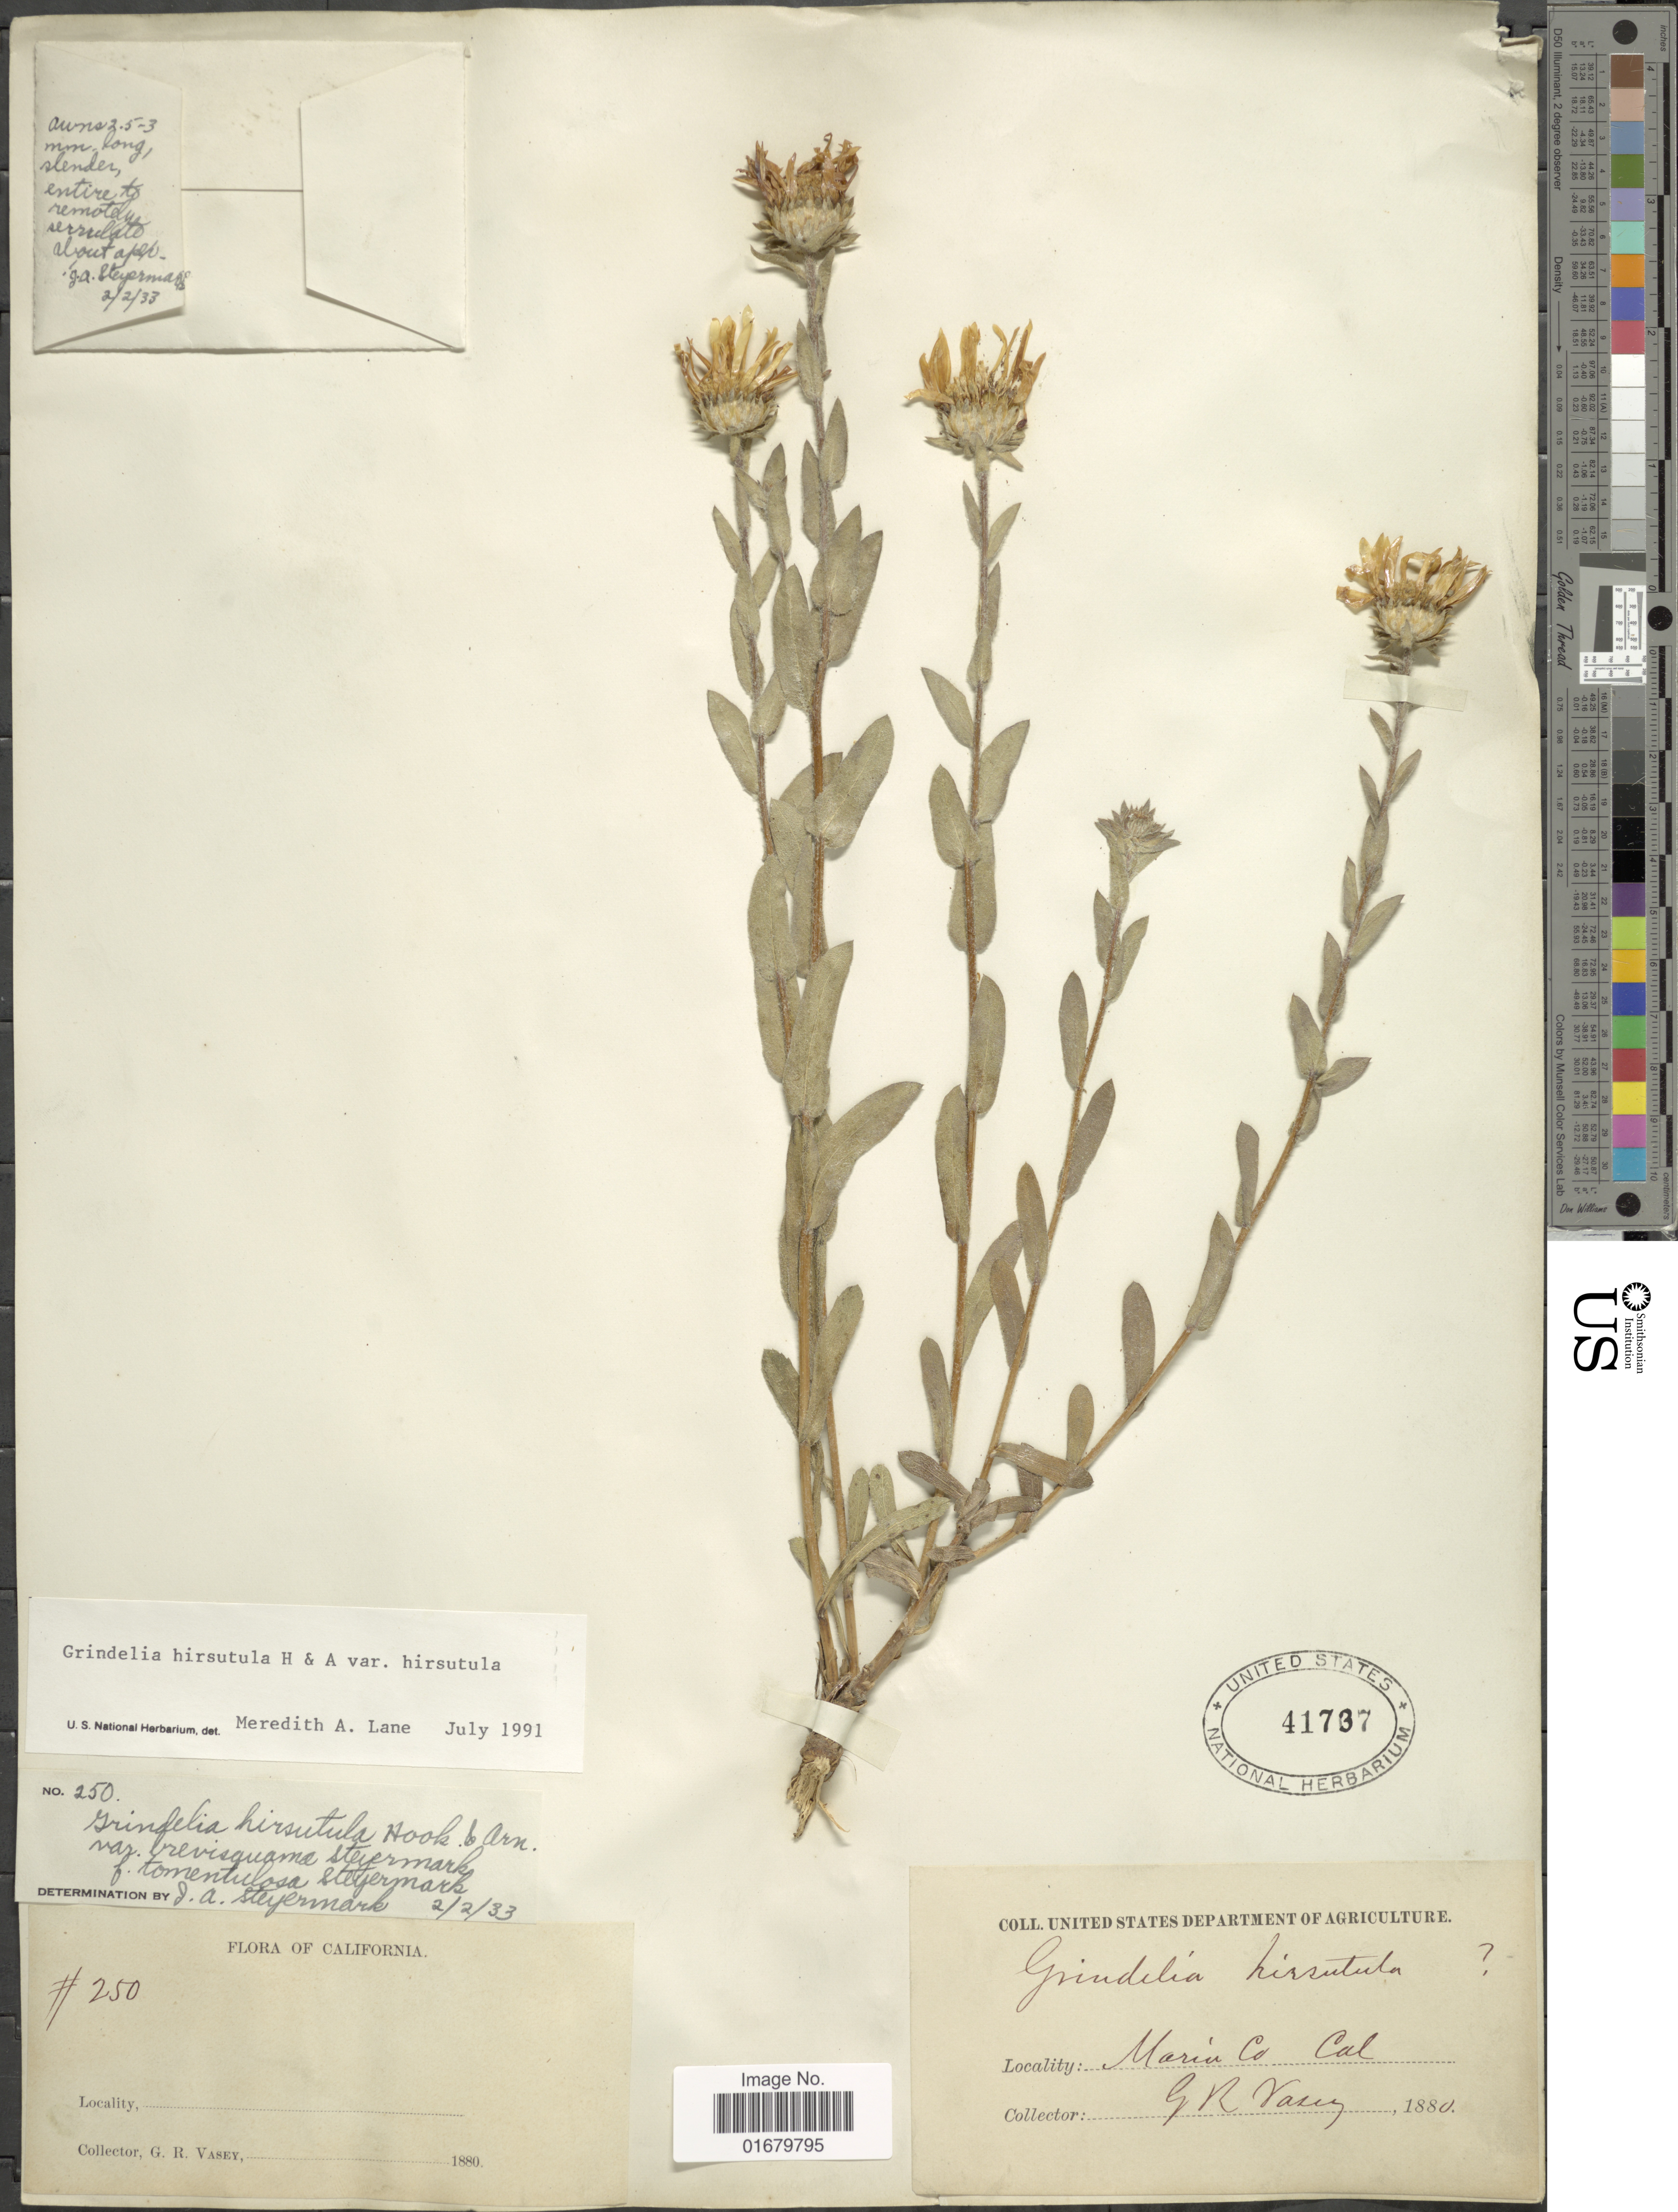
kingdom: Plantae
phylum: Tracheophyta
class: Magnoliopsida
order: Asterales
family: Asteraceae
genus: Grindelia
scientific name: Grindelia hirsutula var. hirsutula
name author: Hook. & Arn.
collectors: G. R. Vasey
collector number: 250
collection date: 1880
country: United States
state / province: California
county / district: Marin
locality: Marin Co.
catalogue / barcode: US 41737